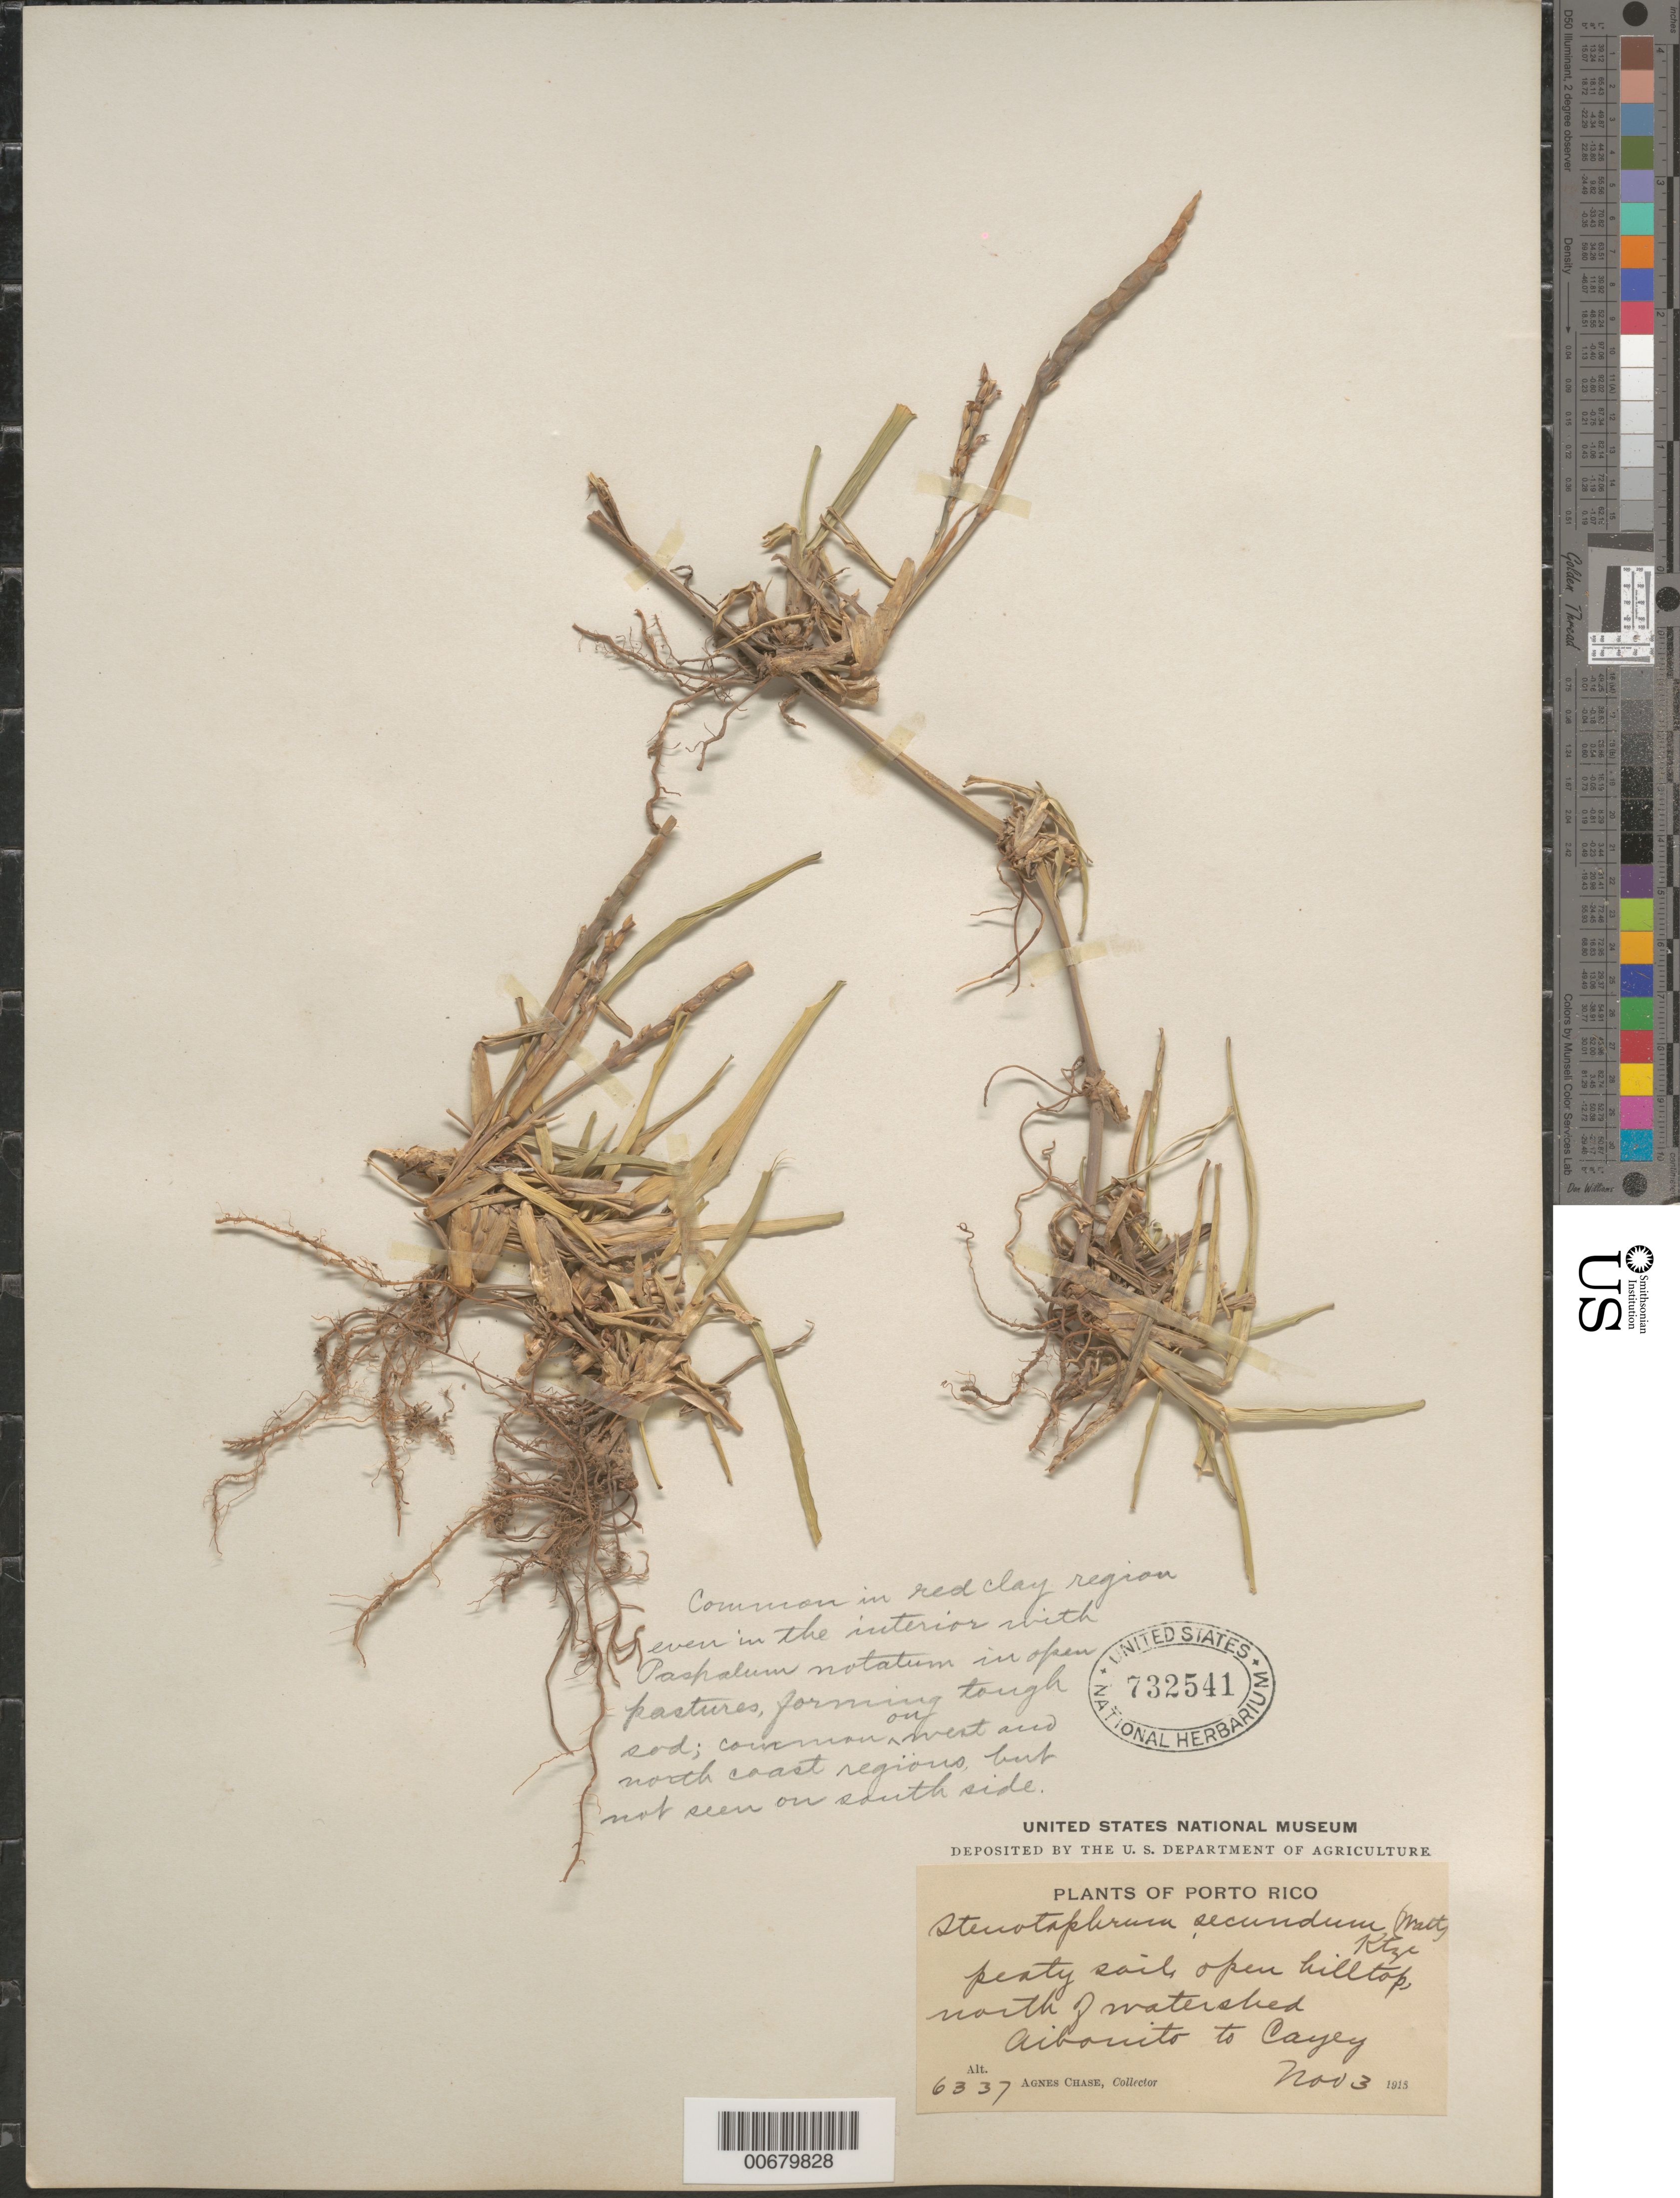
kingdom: Plantae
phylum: Tracheophyta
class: Liliopsida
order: Poales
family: Poaceae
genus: Stenotaphrum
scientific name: Stenotaphrum secundatum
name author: (Walter) Kuntze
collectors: A. Chase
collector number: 6337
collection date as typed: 03 Nov 1913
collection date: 1913-11-03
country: Puerto Rico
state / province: Abonito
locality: Aibonito to Cayey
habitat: Peaty soil, open hilltop, north of watershed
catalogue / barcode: US 732541